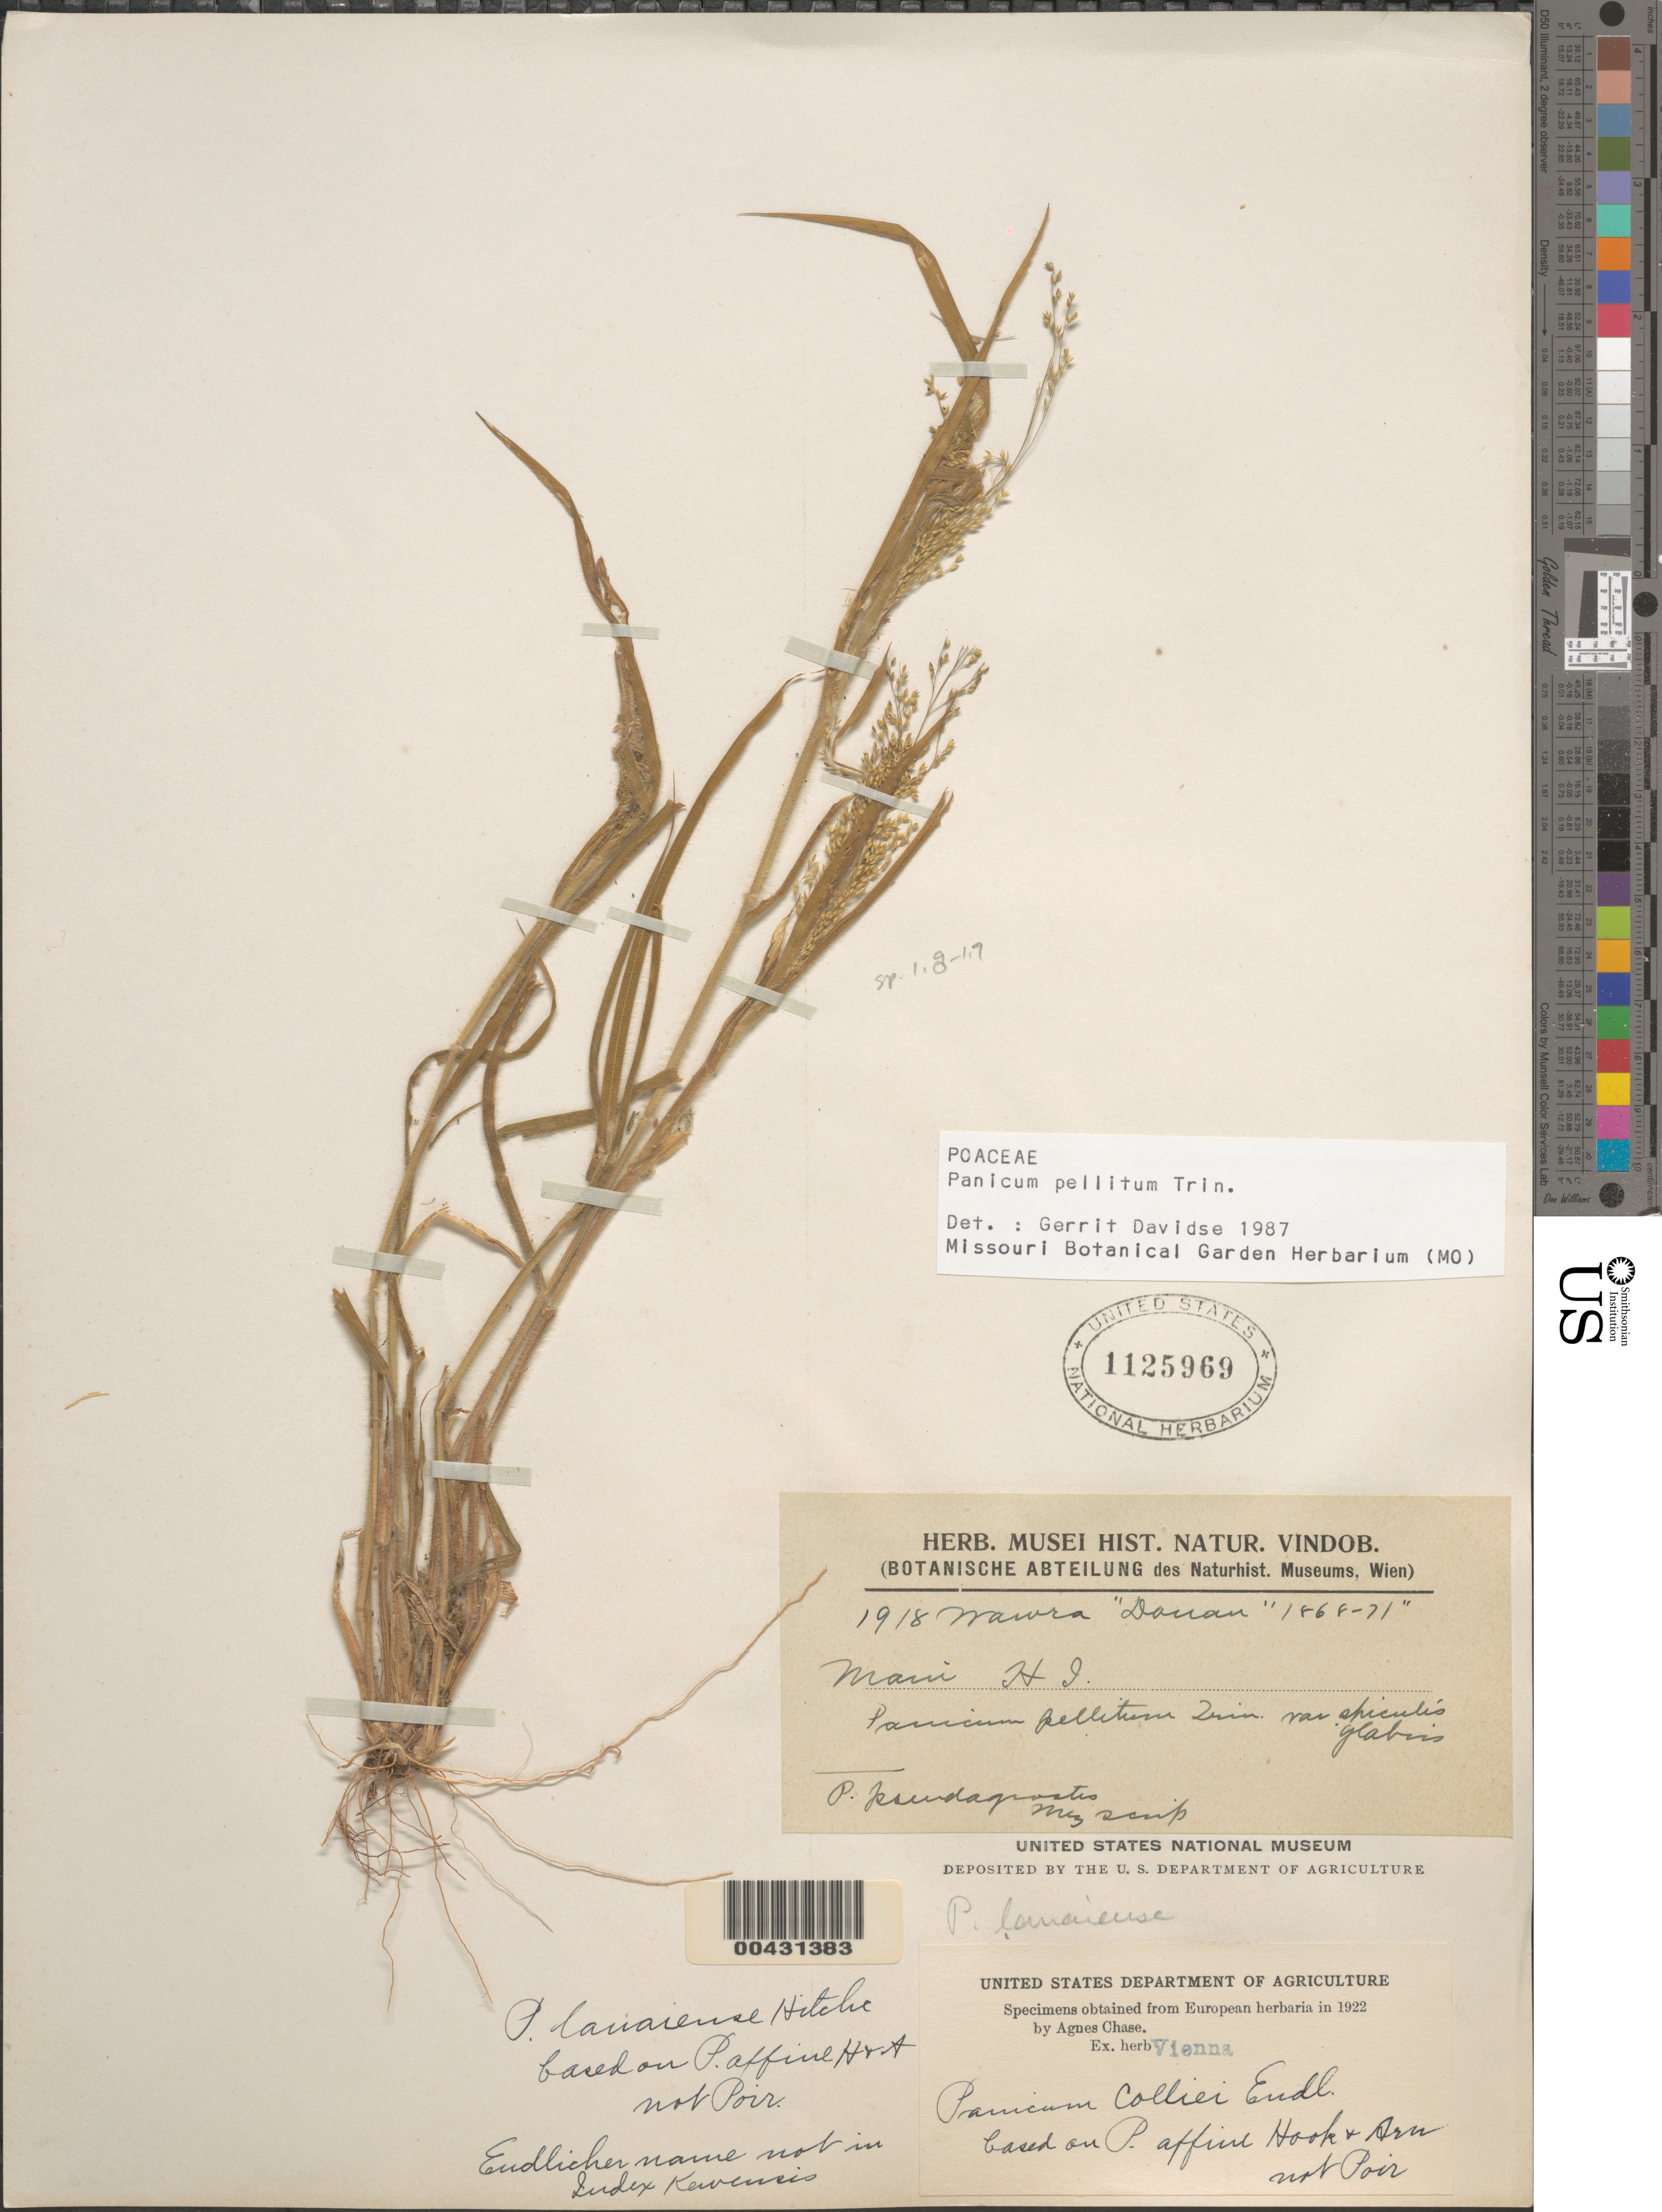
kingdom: Plantae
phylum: Tracheophyta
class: Liliopsida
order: Poales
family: Poaceae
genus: Panicum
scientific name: Panicum pellitum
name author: Trin.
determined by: Davidse, Gerrit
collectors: ex herb. Vienna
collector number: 1918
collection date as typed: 1868 to 1871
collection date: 1868/1871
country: United States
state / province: Hawaii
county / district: Maui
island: Maui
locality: Wawra Donan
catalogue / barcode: US 1125969